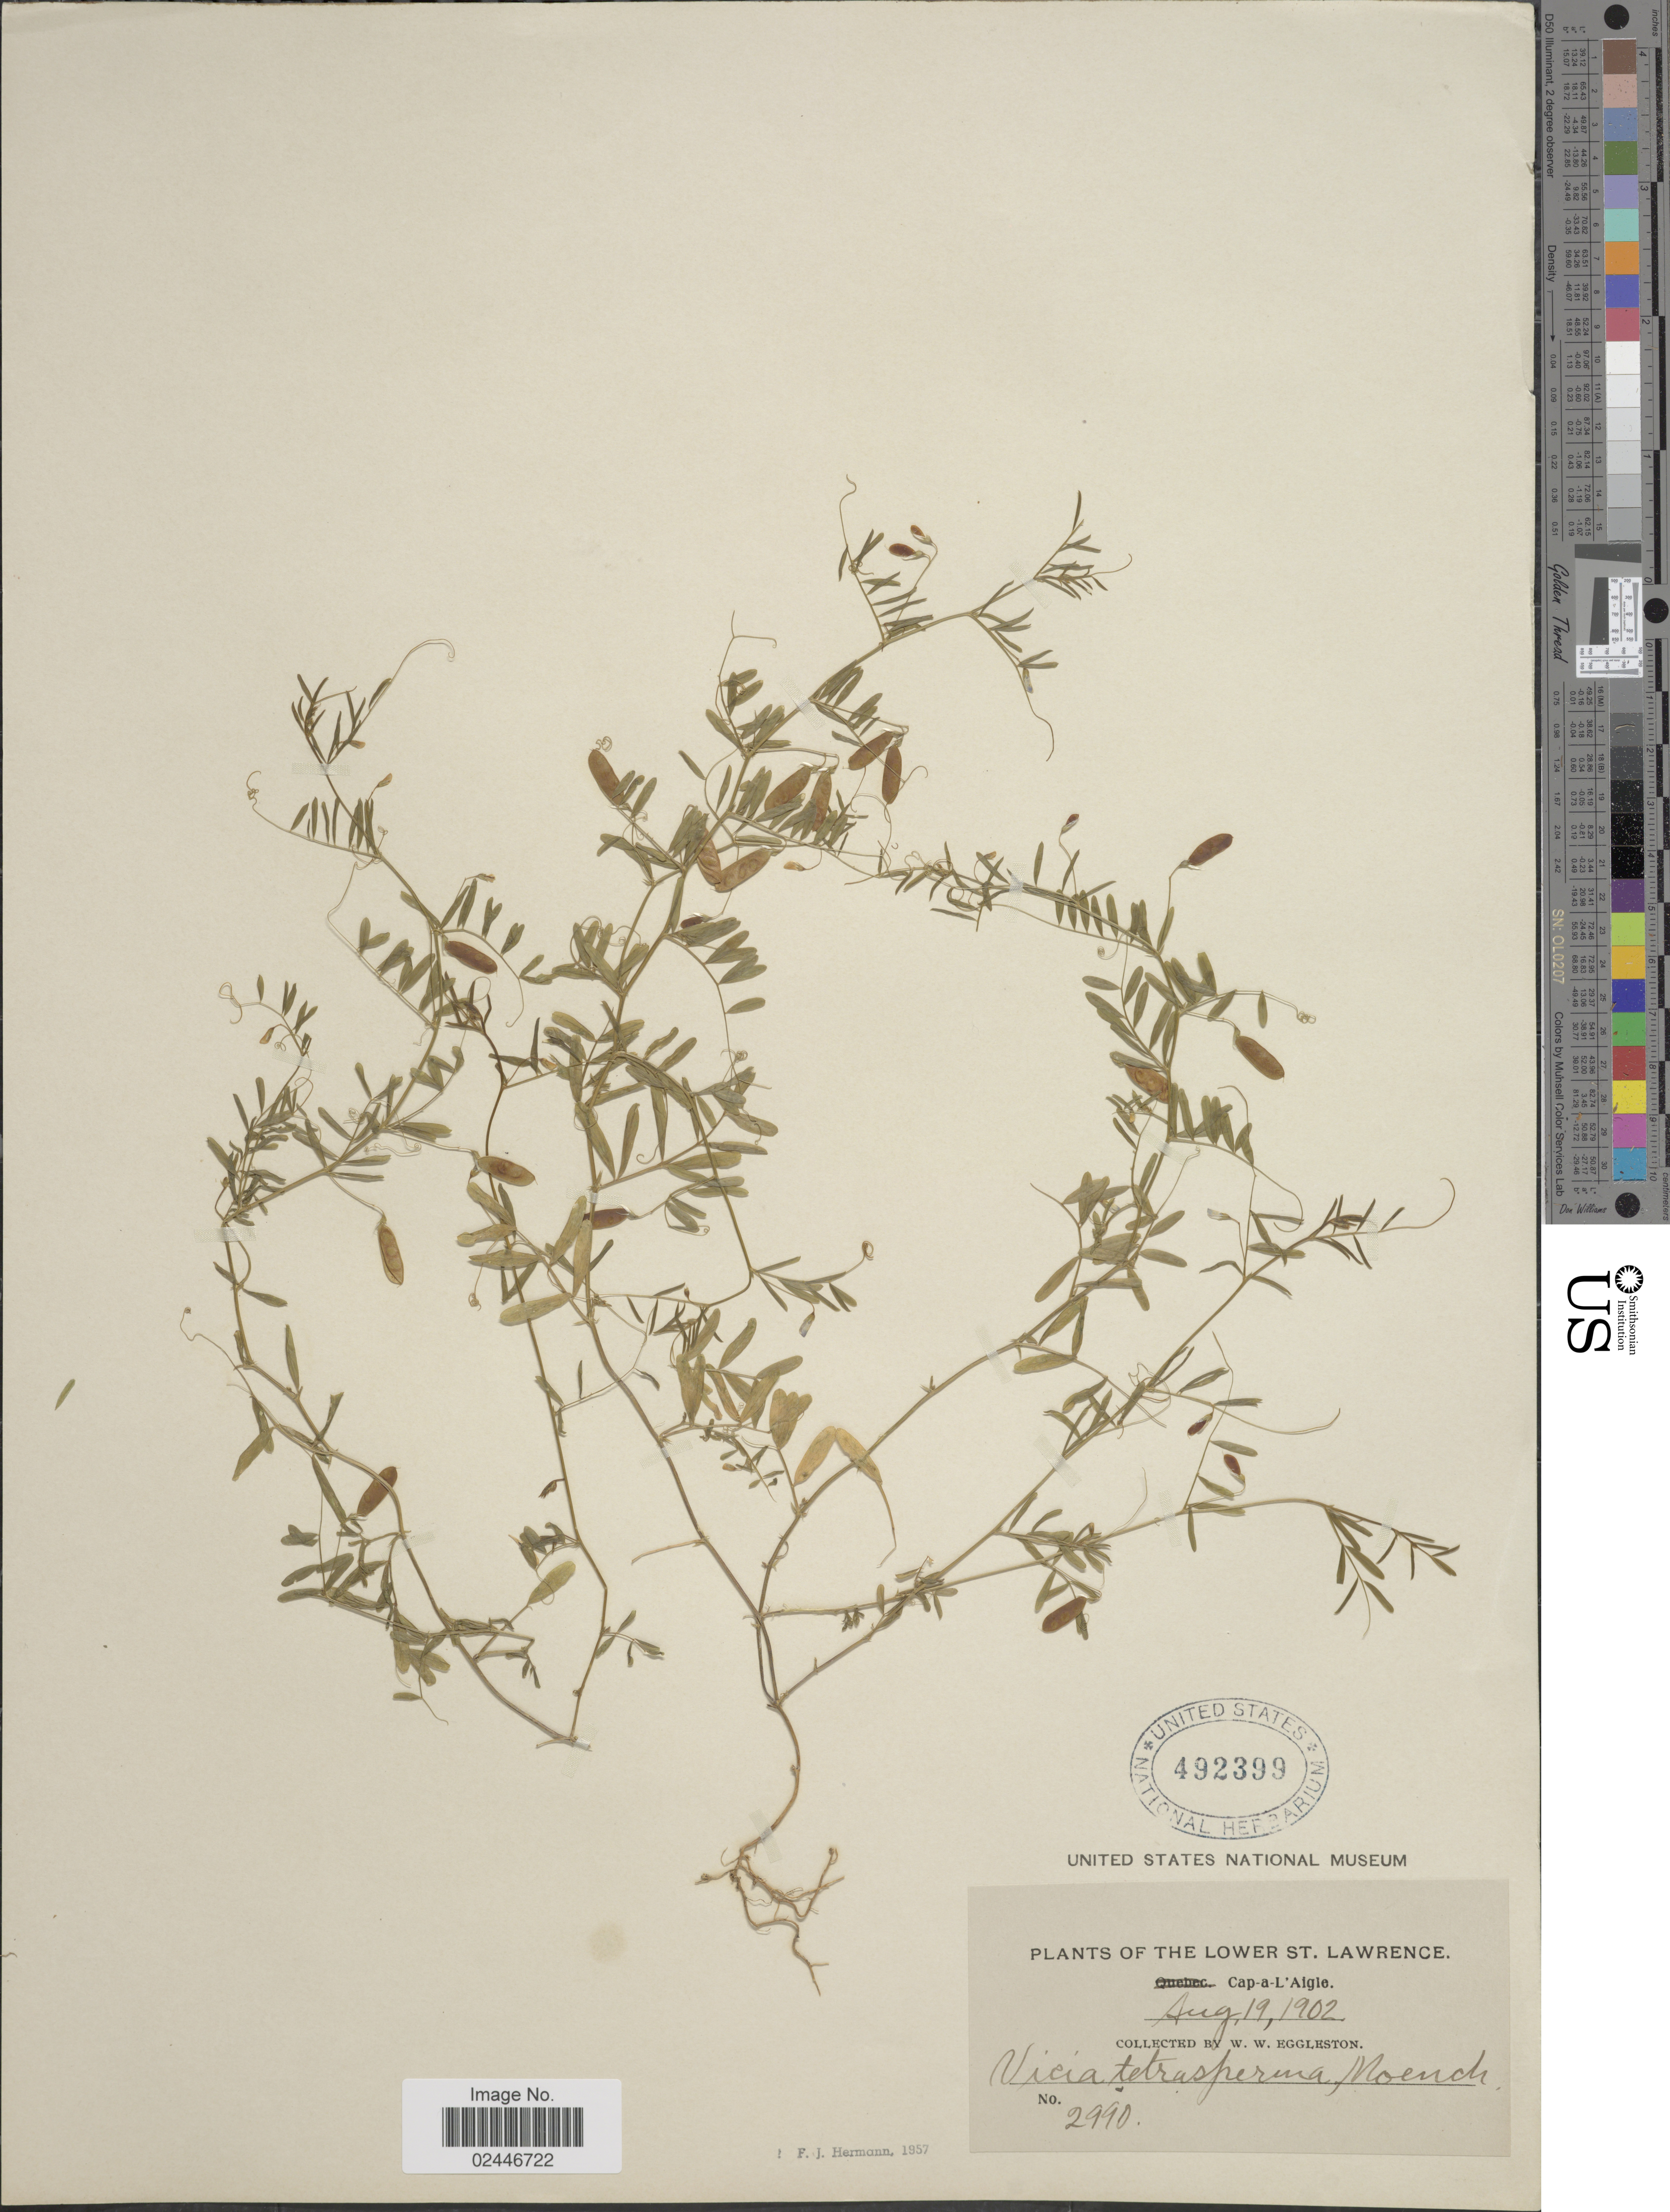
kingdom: Plantae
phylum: Tracheophyta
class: Magnoliopsida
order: Fabales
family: Fabaceae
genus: Vicia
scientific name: Vicia tetrasperma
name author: (L.) Schreb.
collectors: W. W. Eggleston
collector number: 2990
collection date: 1902-08-19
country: Canada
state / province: Quebec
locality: The Lower St. Lawrence, Cap-a-L'Aigle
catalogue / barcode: US 492399